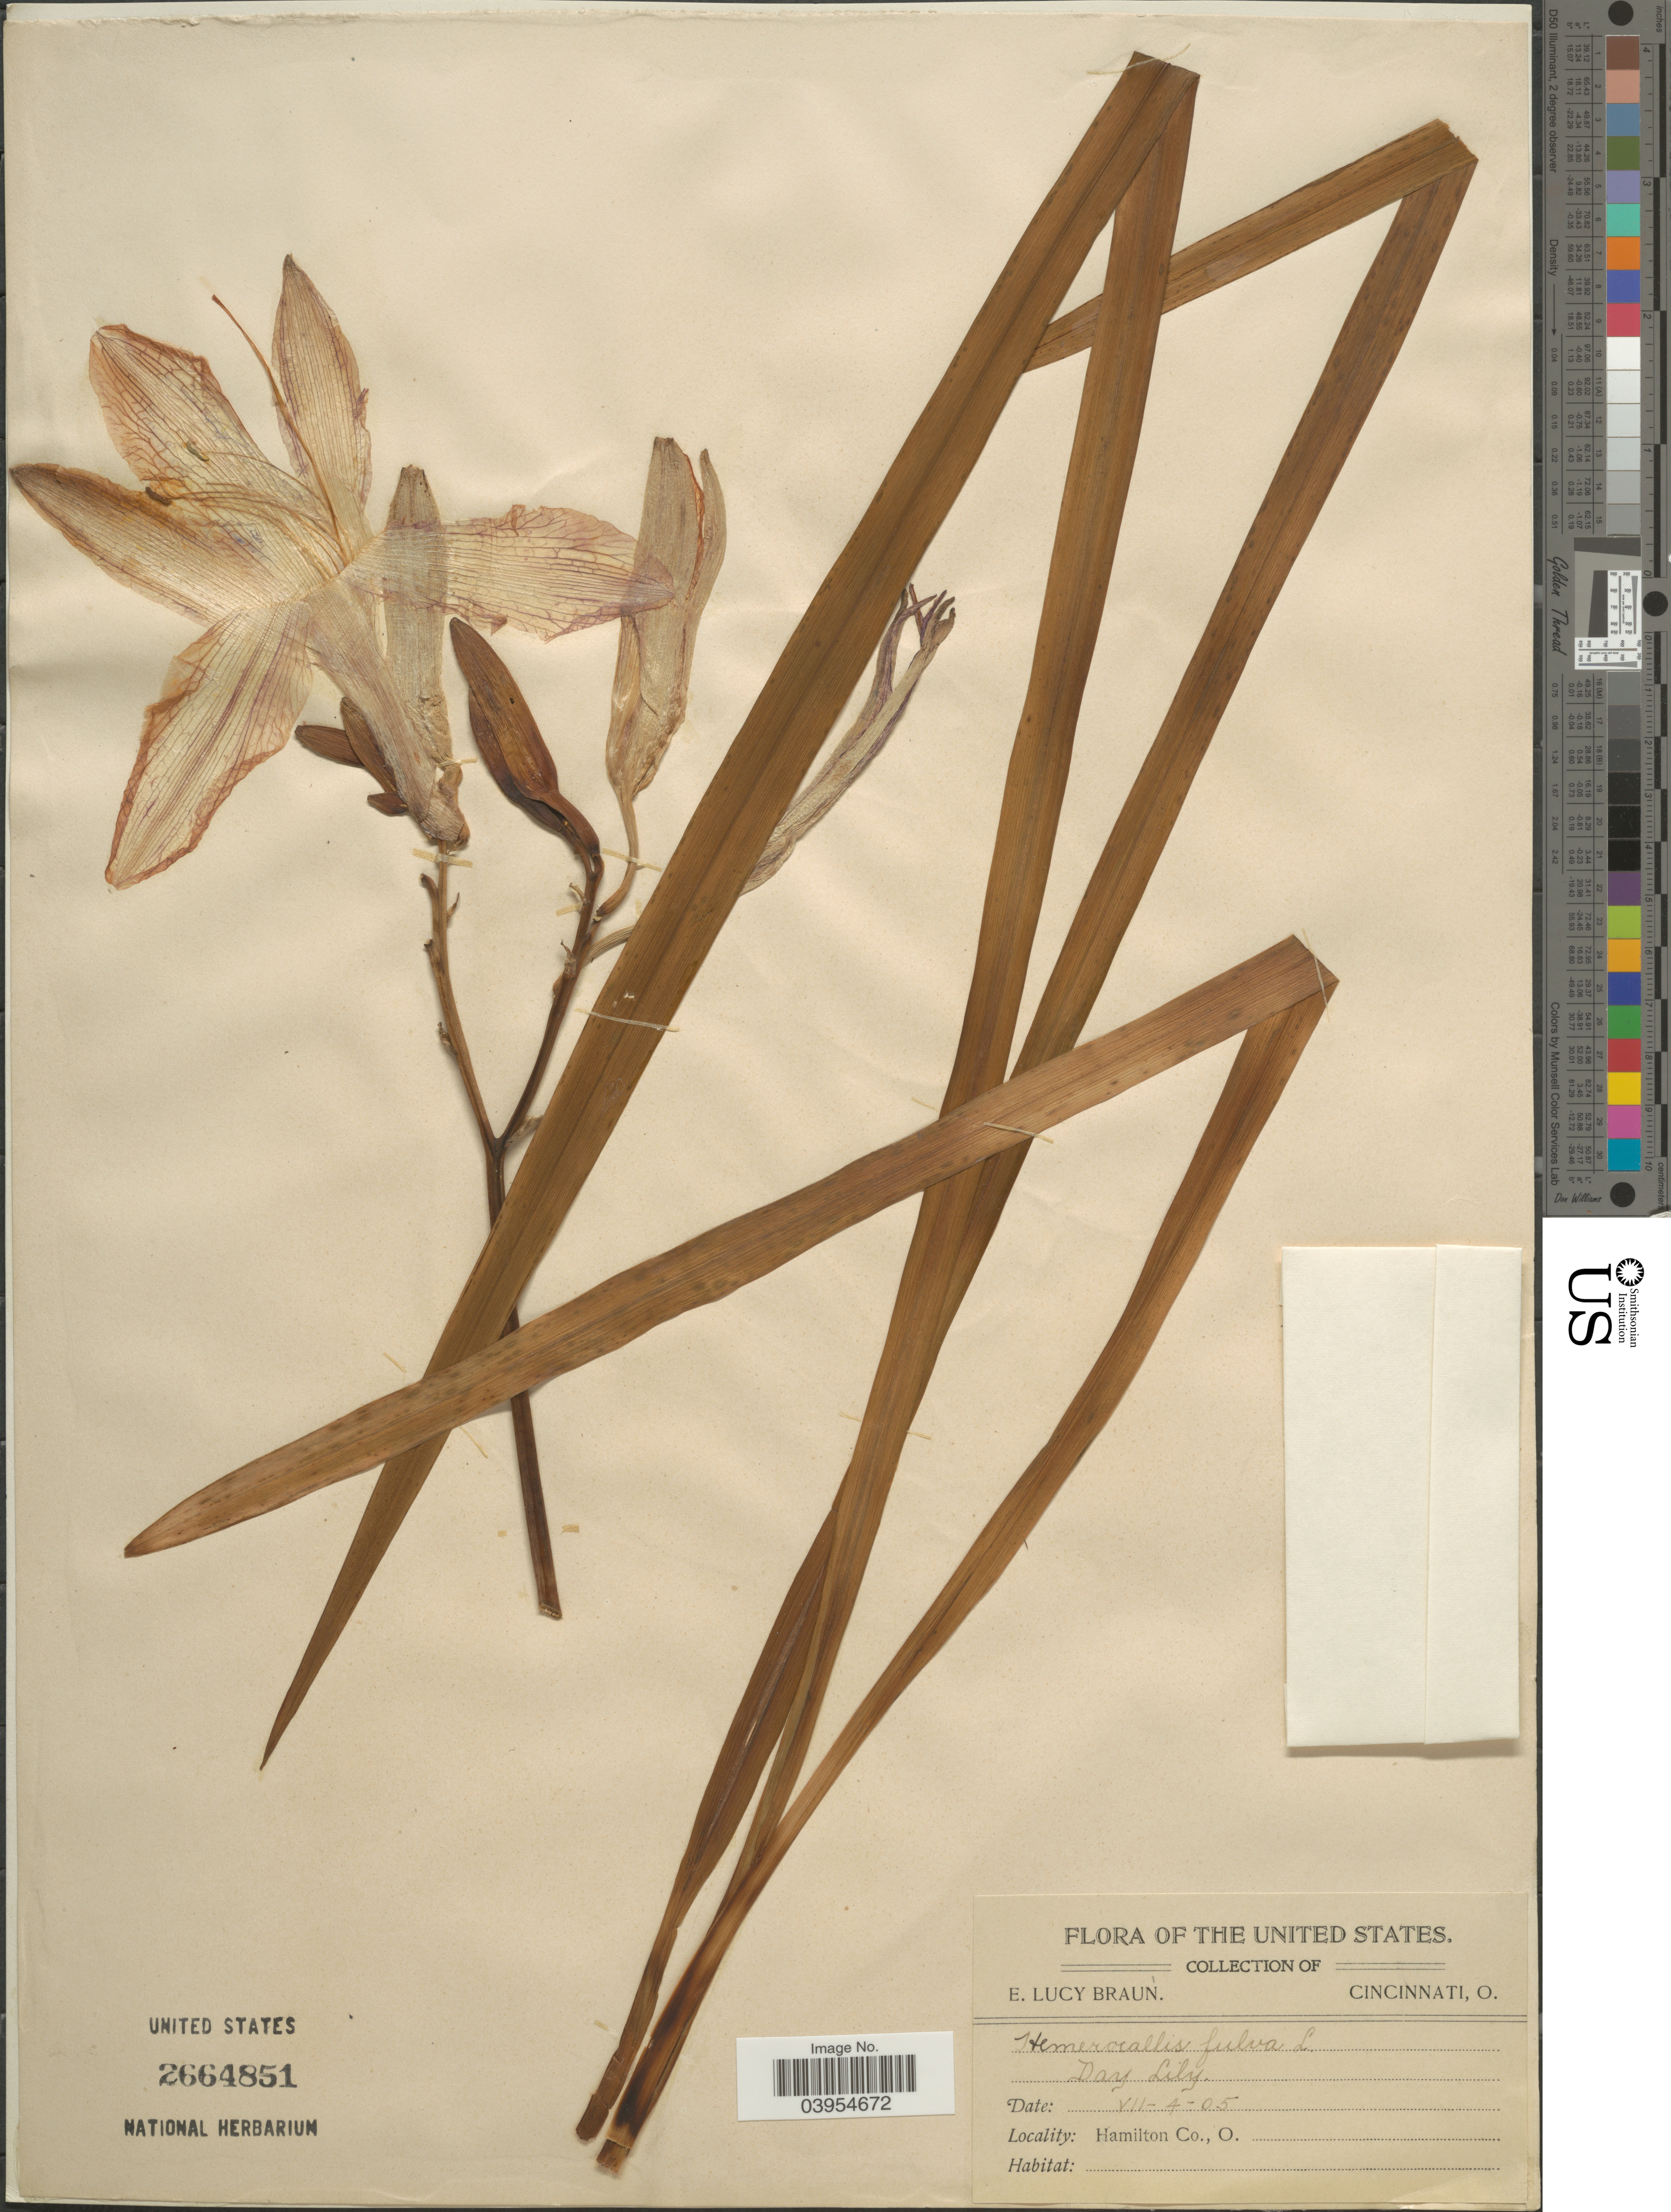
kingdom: Plantae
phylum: Tracheophyta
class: Liliopsida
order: Asparagales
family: Asphodelaceae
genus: Hemerocallis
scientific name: Hemerocallis fulva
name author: L.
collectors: E. L. Braun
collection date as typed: Transcribed d/m/y: 4/7/5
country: United States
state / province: Ohio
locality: Hamilton Co.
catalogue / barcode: US 2664851